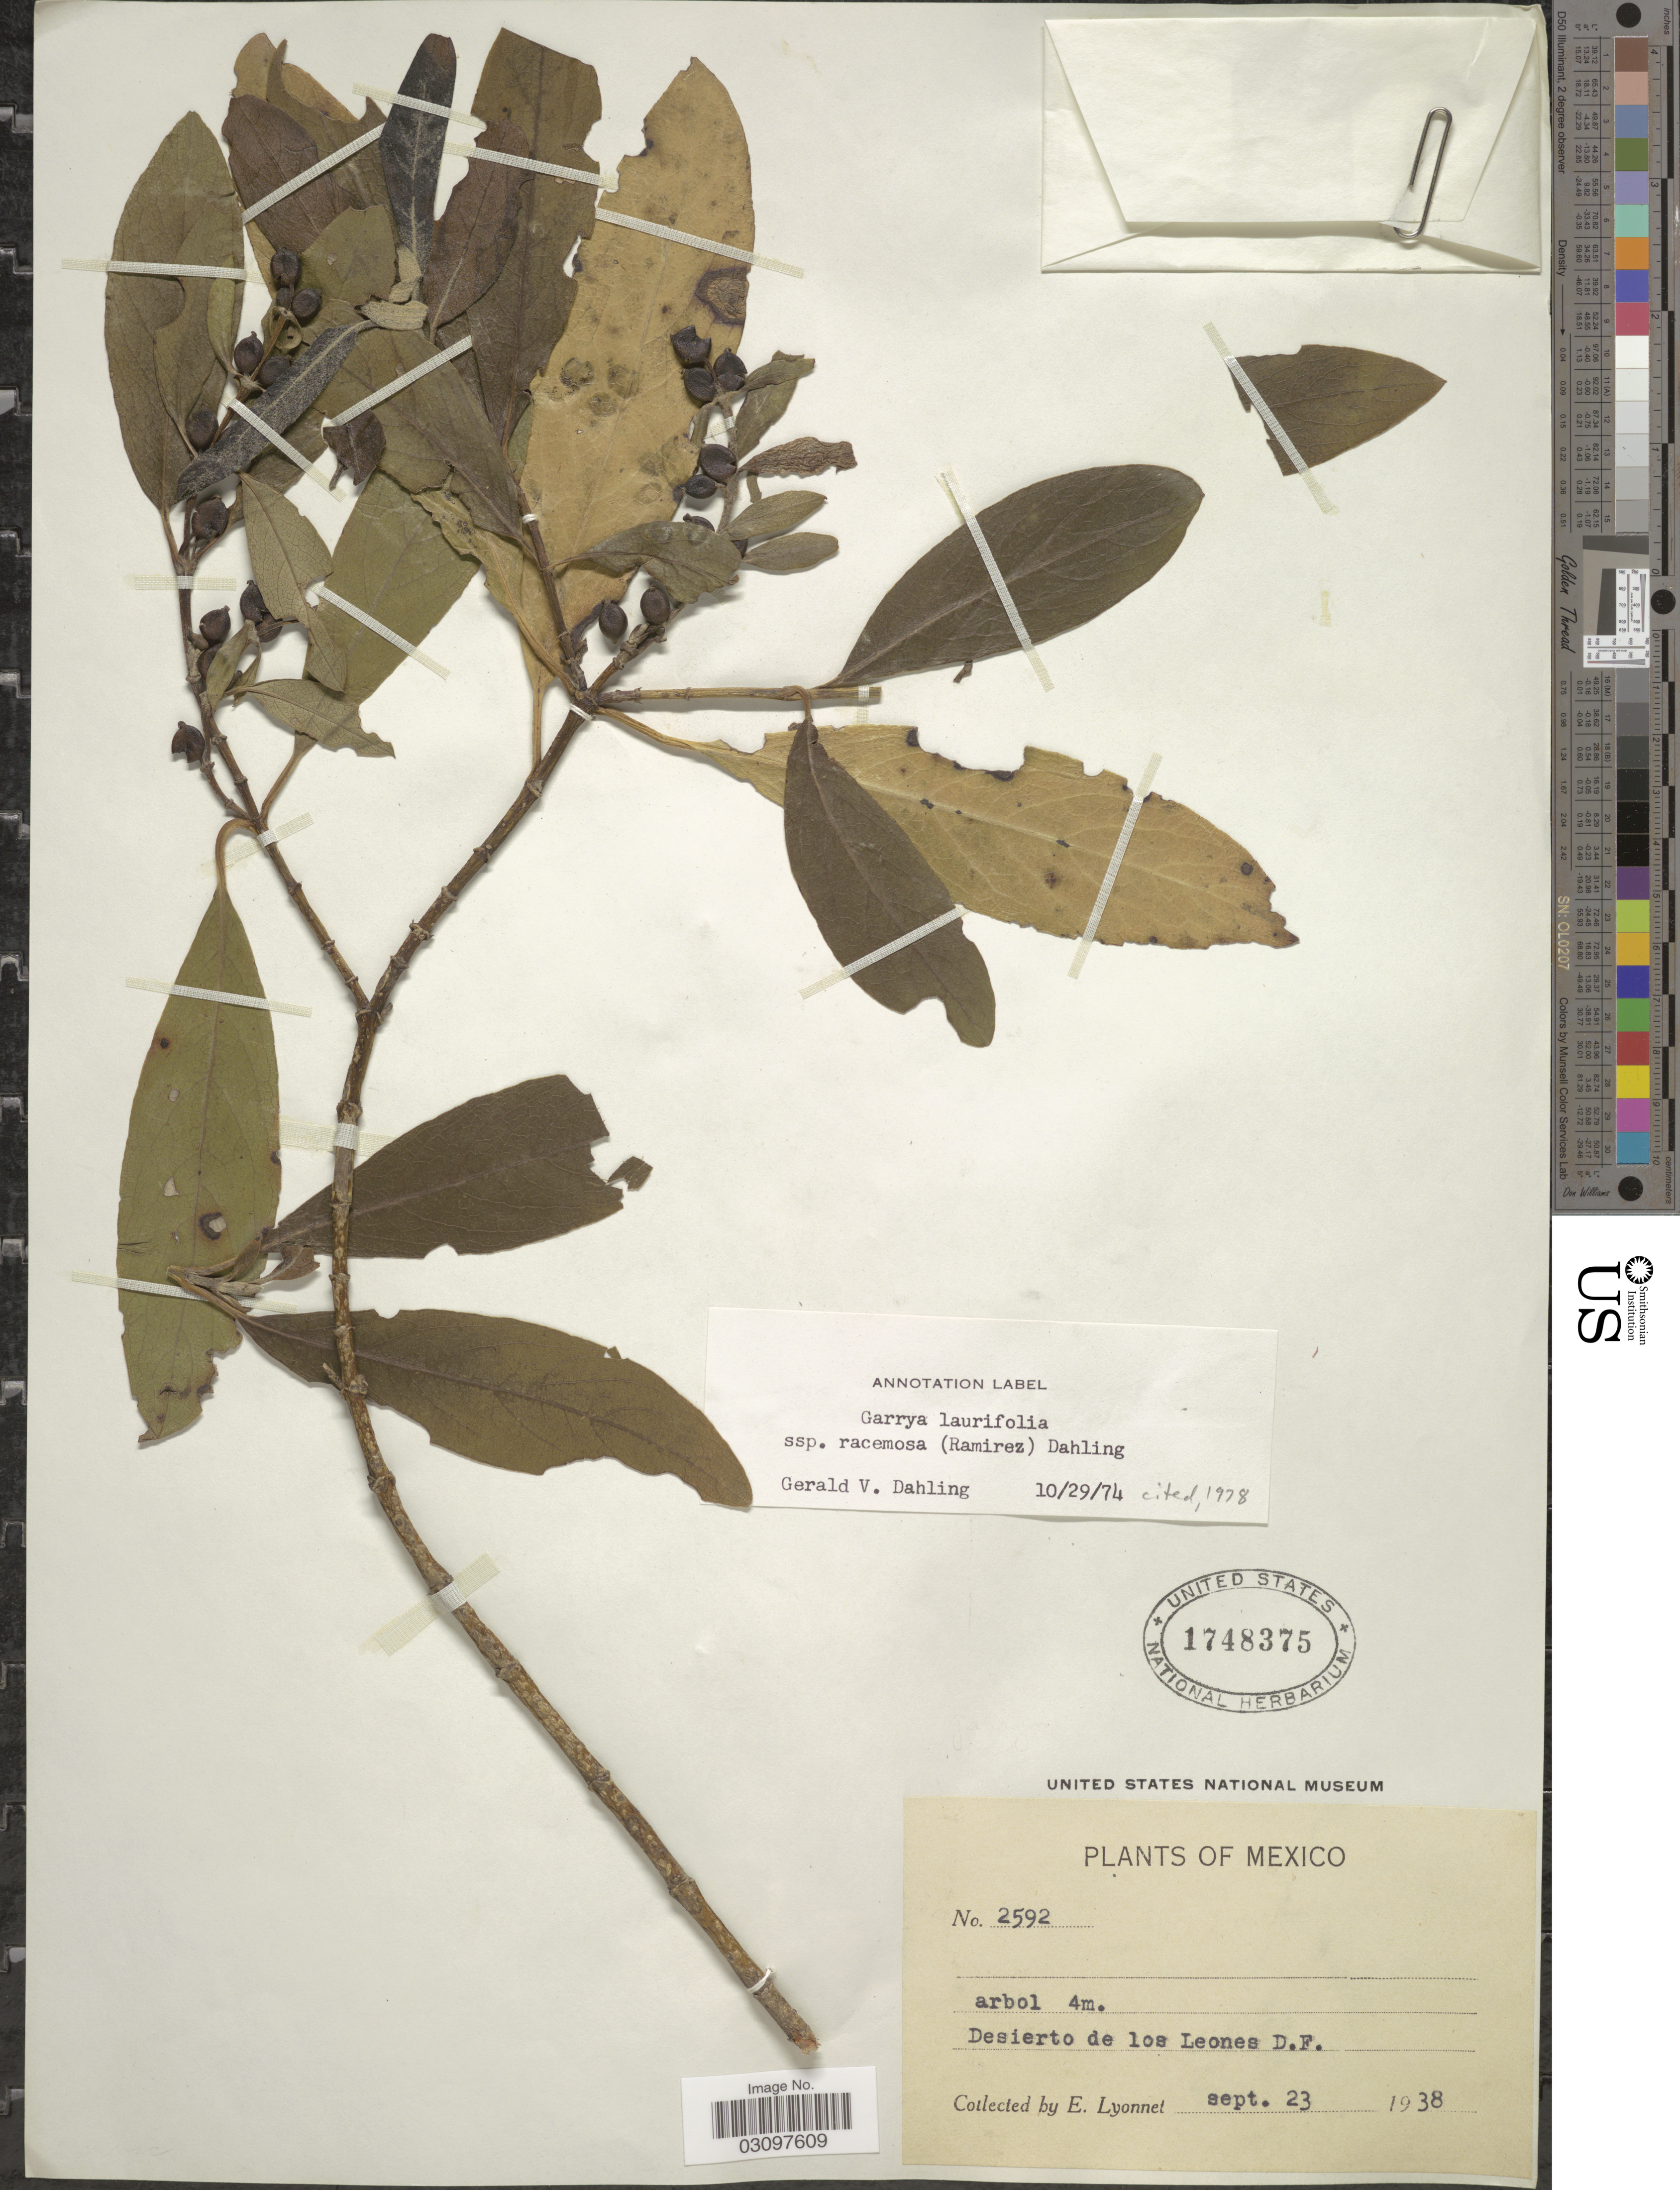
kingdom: Plantae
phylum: Tracheophyta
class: Magnoliopsida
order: Garryales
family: Garryaceae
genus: Garrya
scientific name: Garrya laurifolia subsp. racemosa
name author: (Ramírez) Dahling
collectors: E. Lyonnet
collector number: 2592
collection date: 1938-09-23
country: Mexico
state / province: Distrito Federal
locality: Desierto de los Leones.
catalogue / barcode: US 1748375